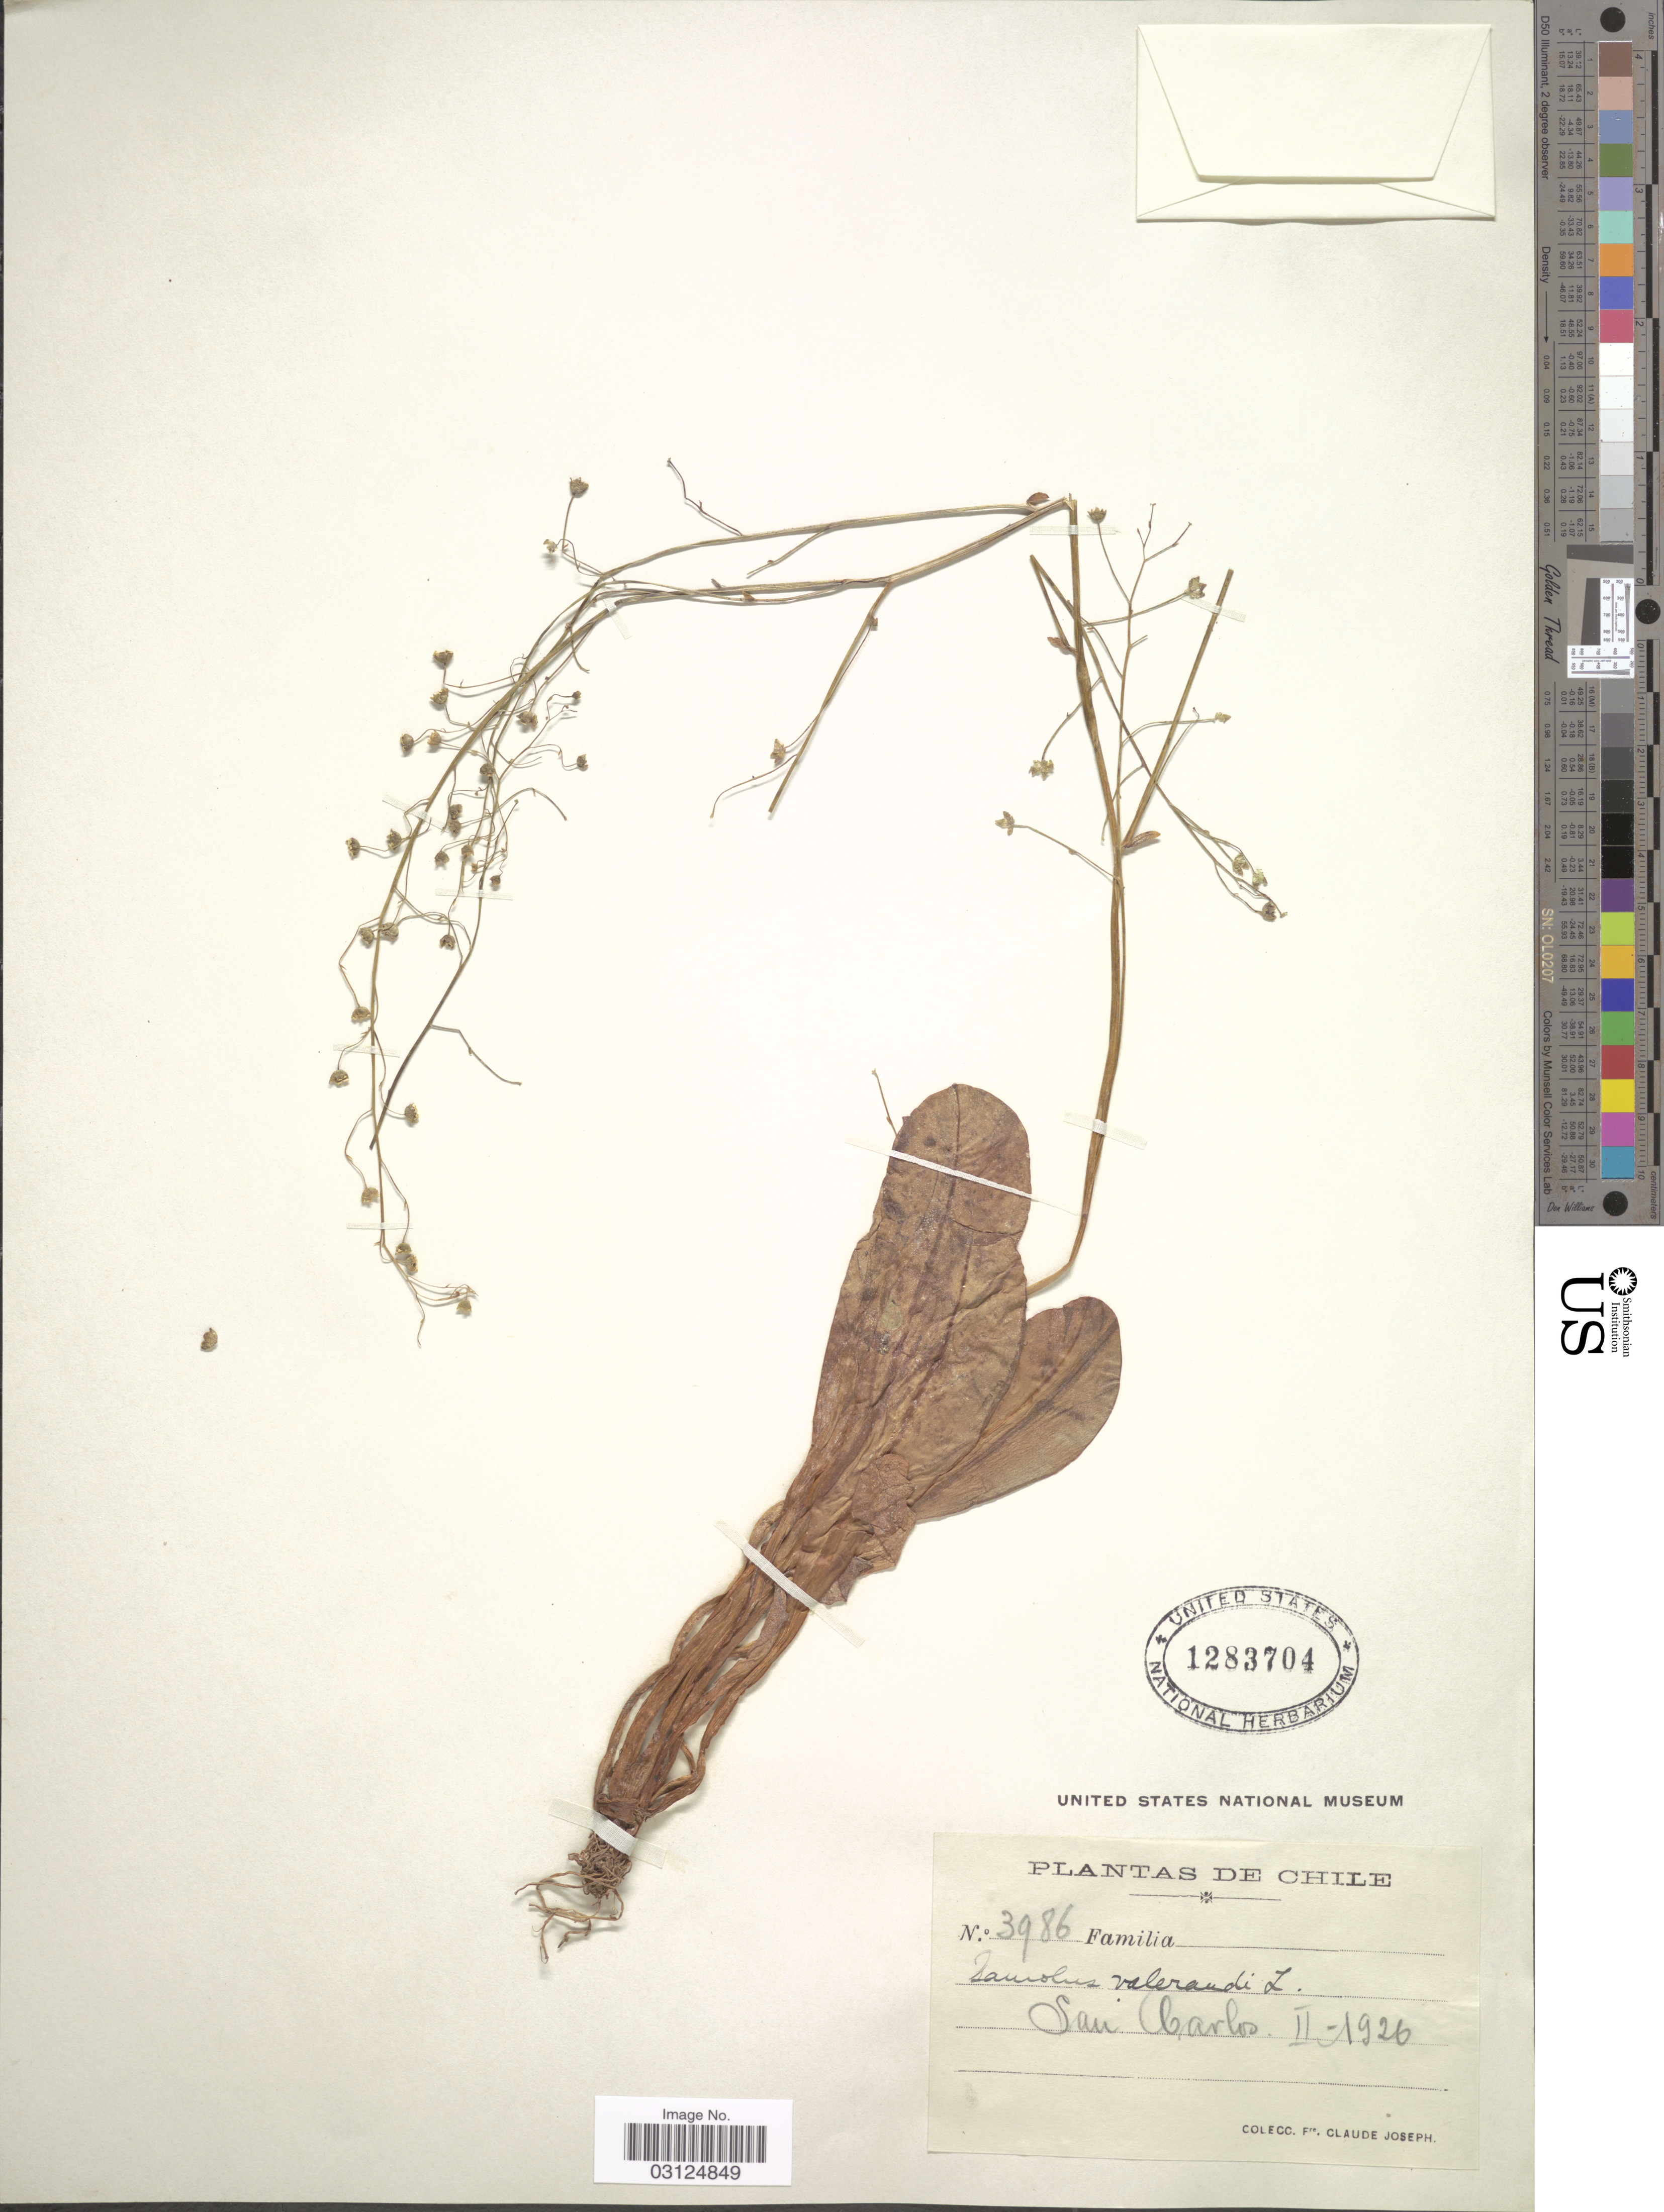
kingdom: Plantae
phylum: Tracheophyta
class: Magnoliopsida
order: Ericales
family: Primulaceae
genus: Samolus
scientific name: Samolus valerandi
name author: L.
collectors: Bro. Claude-Joseph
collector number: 3986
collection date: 1926-02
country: Chile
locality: San Carlos.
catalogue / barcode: US 1283704